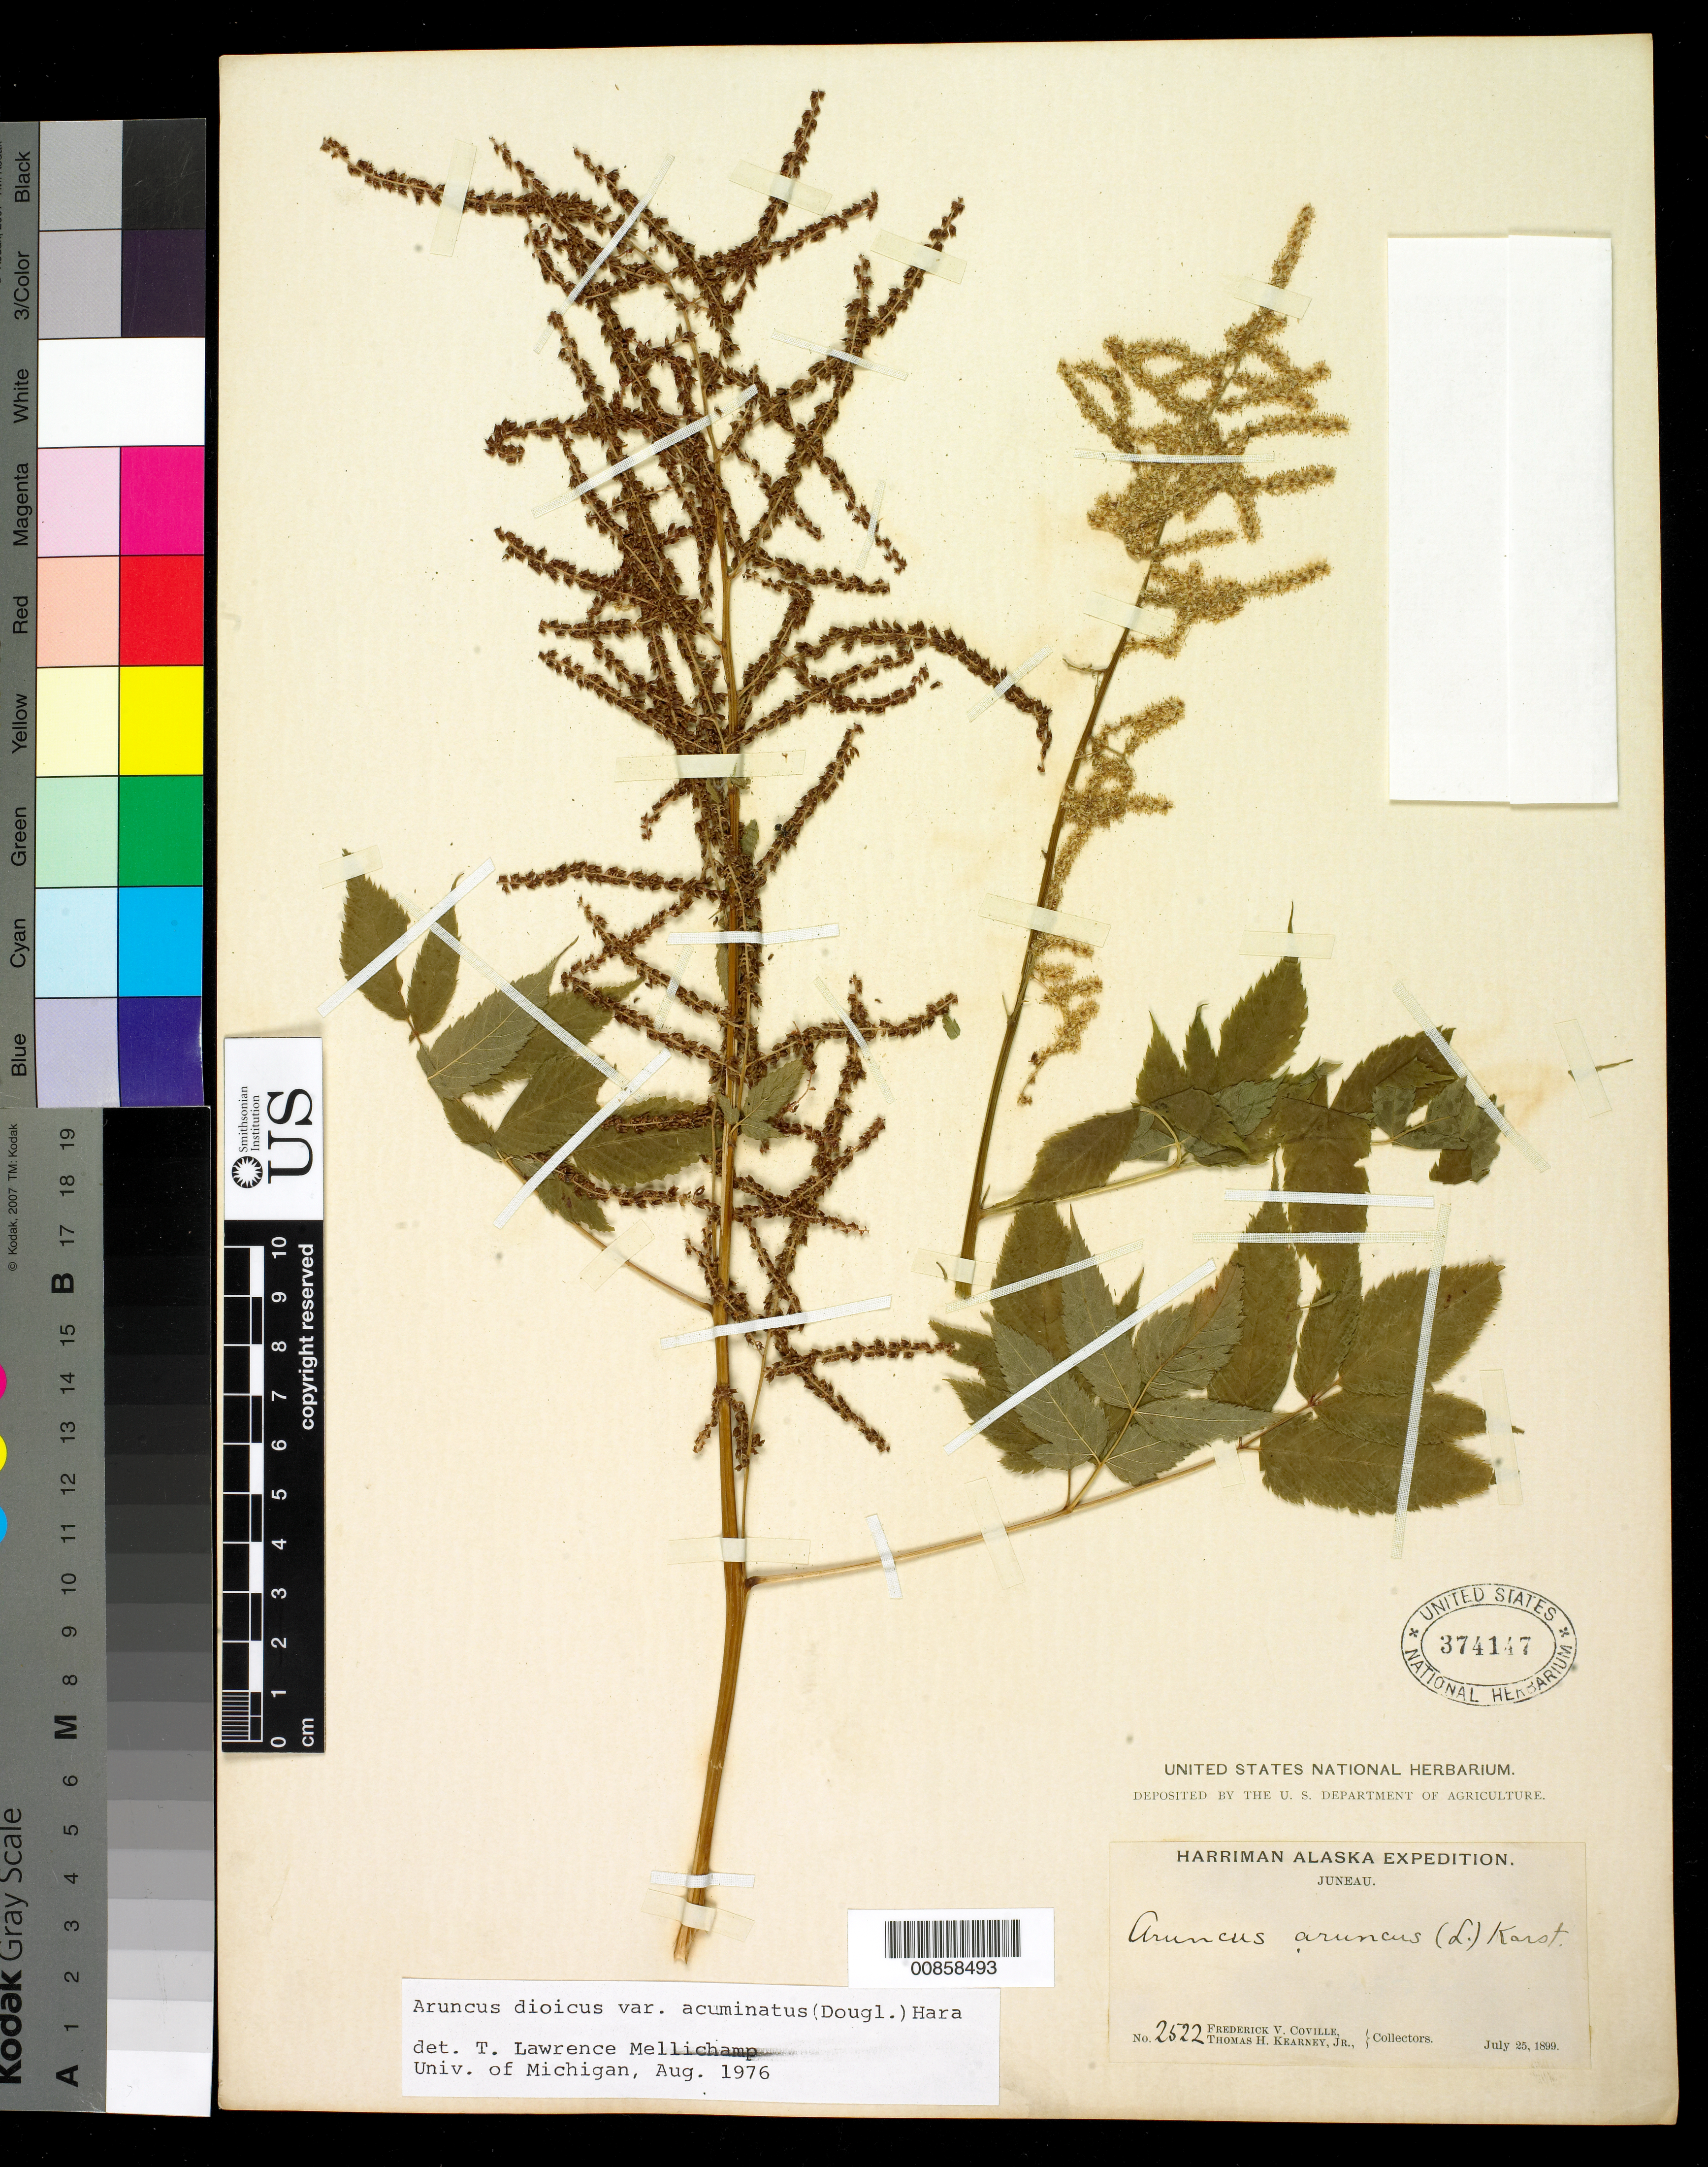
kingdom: Plantae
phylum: Tracheophyta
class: Magnoliopsida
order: Rosales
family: Rosaceae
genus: Aruncus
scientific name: Aruncus dioicus var. acuminatus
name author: (Rydb.) H. Hara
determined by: Mellichamp, T. L.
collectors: F. V. Coville & T. H. Kearney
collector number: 2522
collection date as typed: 25 Jul 1899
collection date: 1899-07-25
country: United States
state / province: Alaska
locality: Juneau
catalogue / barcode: US 374147